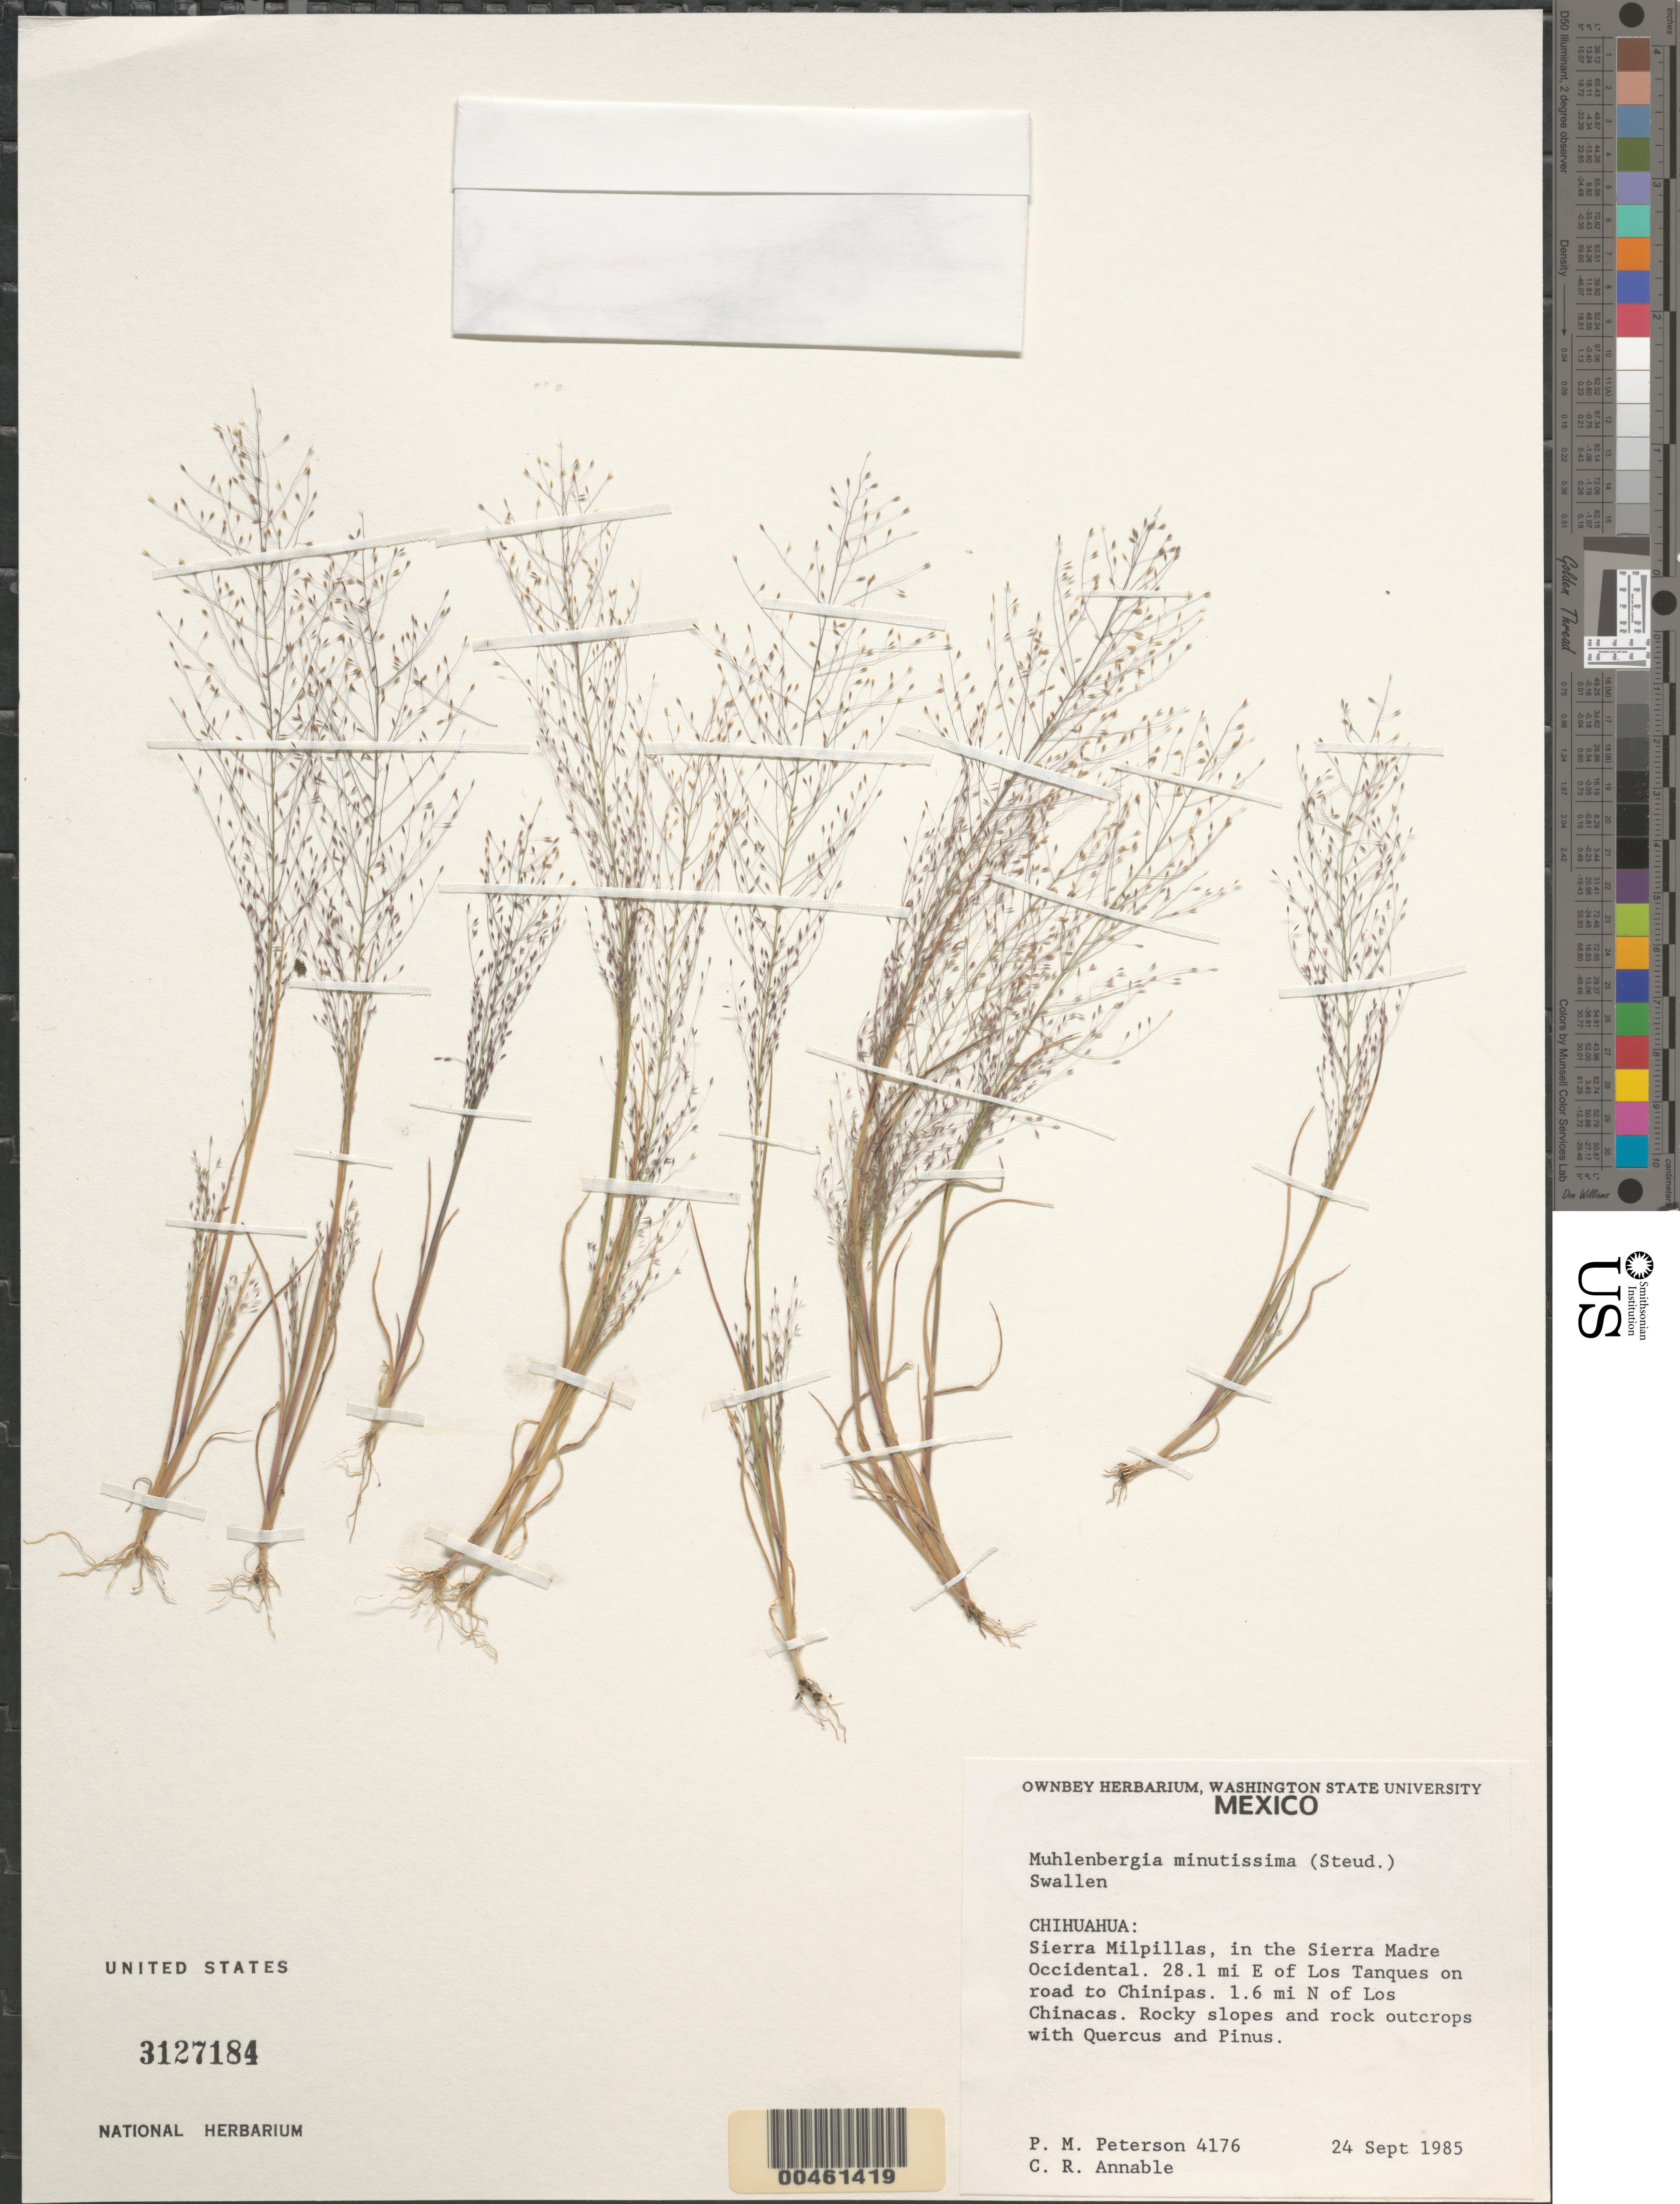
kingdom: Plantae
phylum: Tracheophyta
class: Liliopsida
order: Poales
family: Poaceae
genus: Muhlenbergia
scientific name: Muhlenbergia minutissima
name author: (Steud.) Swallen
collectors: P. M. Peterson & C. R. Annable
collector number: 04176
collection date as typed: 24 Sep 1985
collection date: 1985-09-24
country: Mexico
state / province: Chihuahua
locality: Sierra Madre Occidental, Sierra Milpillas, 28.1 miles east of Los Tanques on road to Chinipas, 1.6 miles N of Los Chinacas.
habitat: Rocky slopes and rock outcrops, associated with Quercus and Pinus.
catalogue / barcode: US 3127184